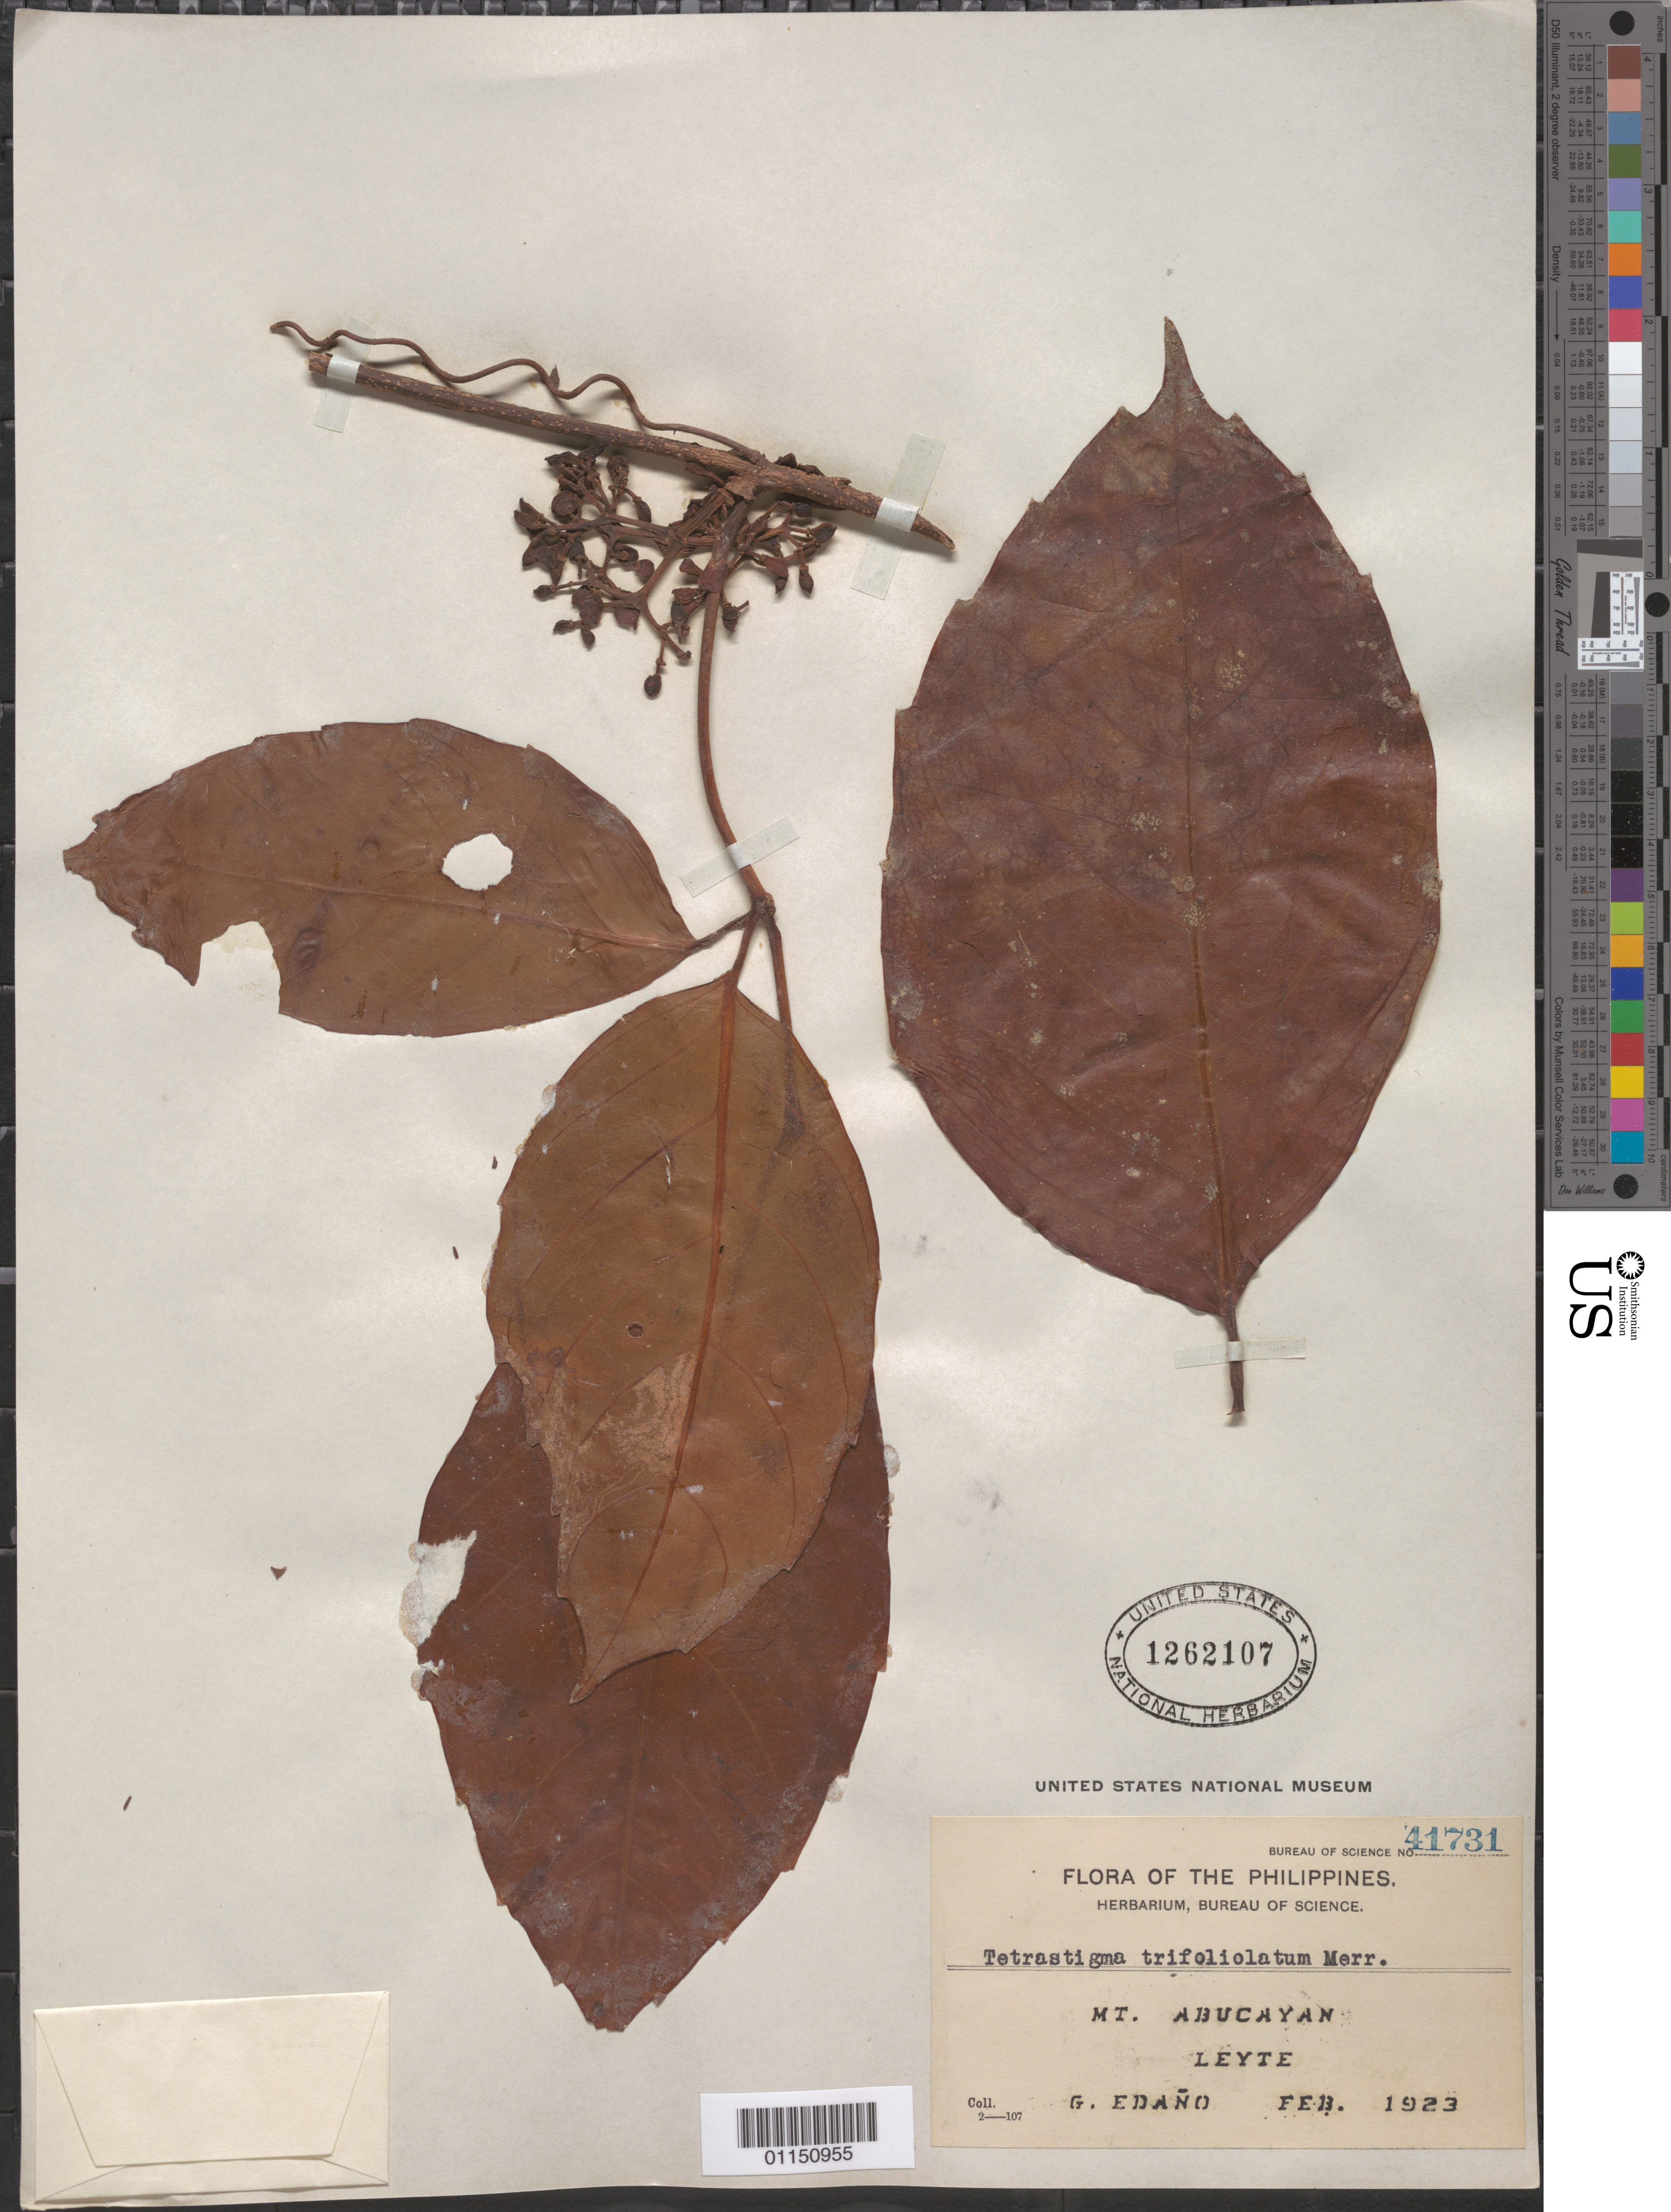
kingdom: Plantae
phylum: Tracheophyta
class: Magnoliopsida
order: Vitales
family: Vitaceae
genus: Tetrastigma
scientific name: Tetrastigma trifoliolatum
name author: Merr.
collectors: G. Edaño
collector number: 41731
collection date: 1923-02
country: Philippines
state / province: Eastern Visayas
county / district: Leyte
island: Leyte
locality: Mt Abucayan.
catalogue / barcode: US 1262107